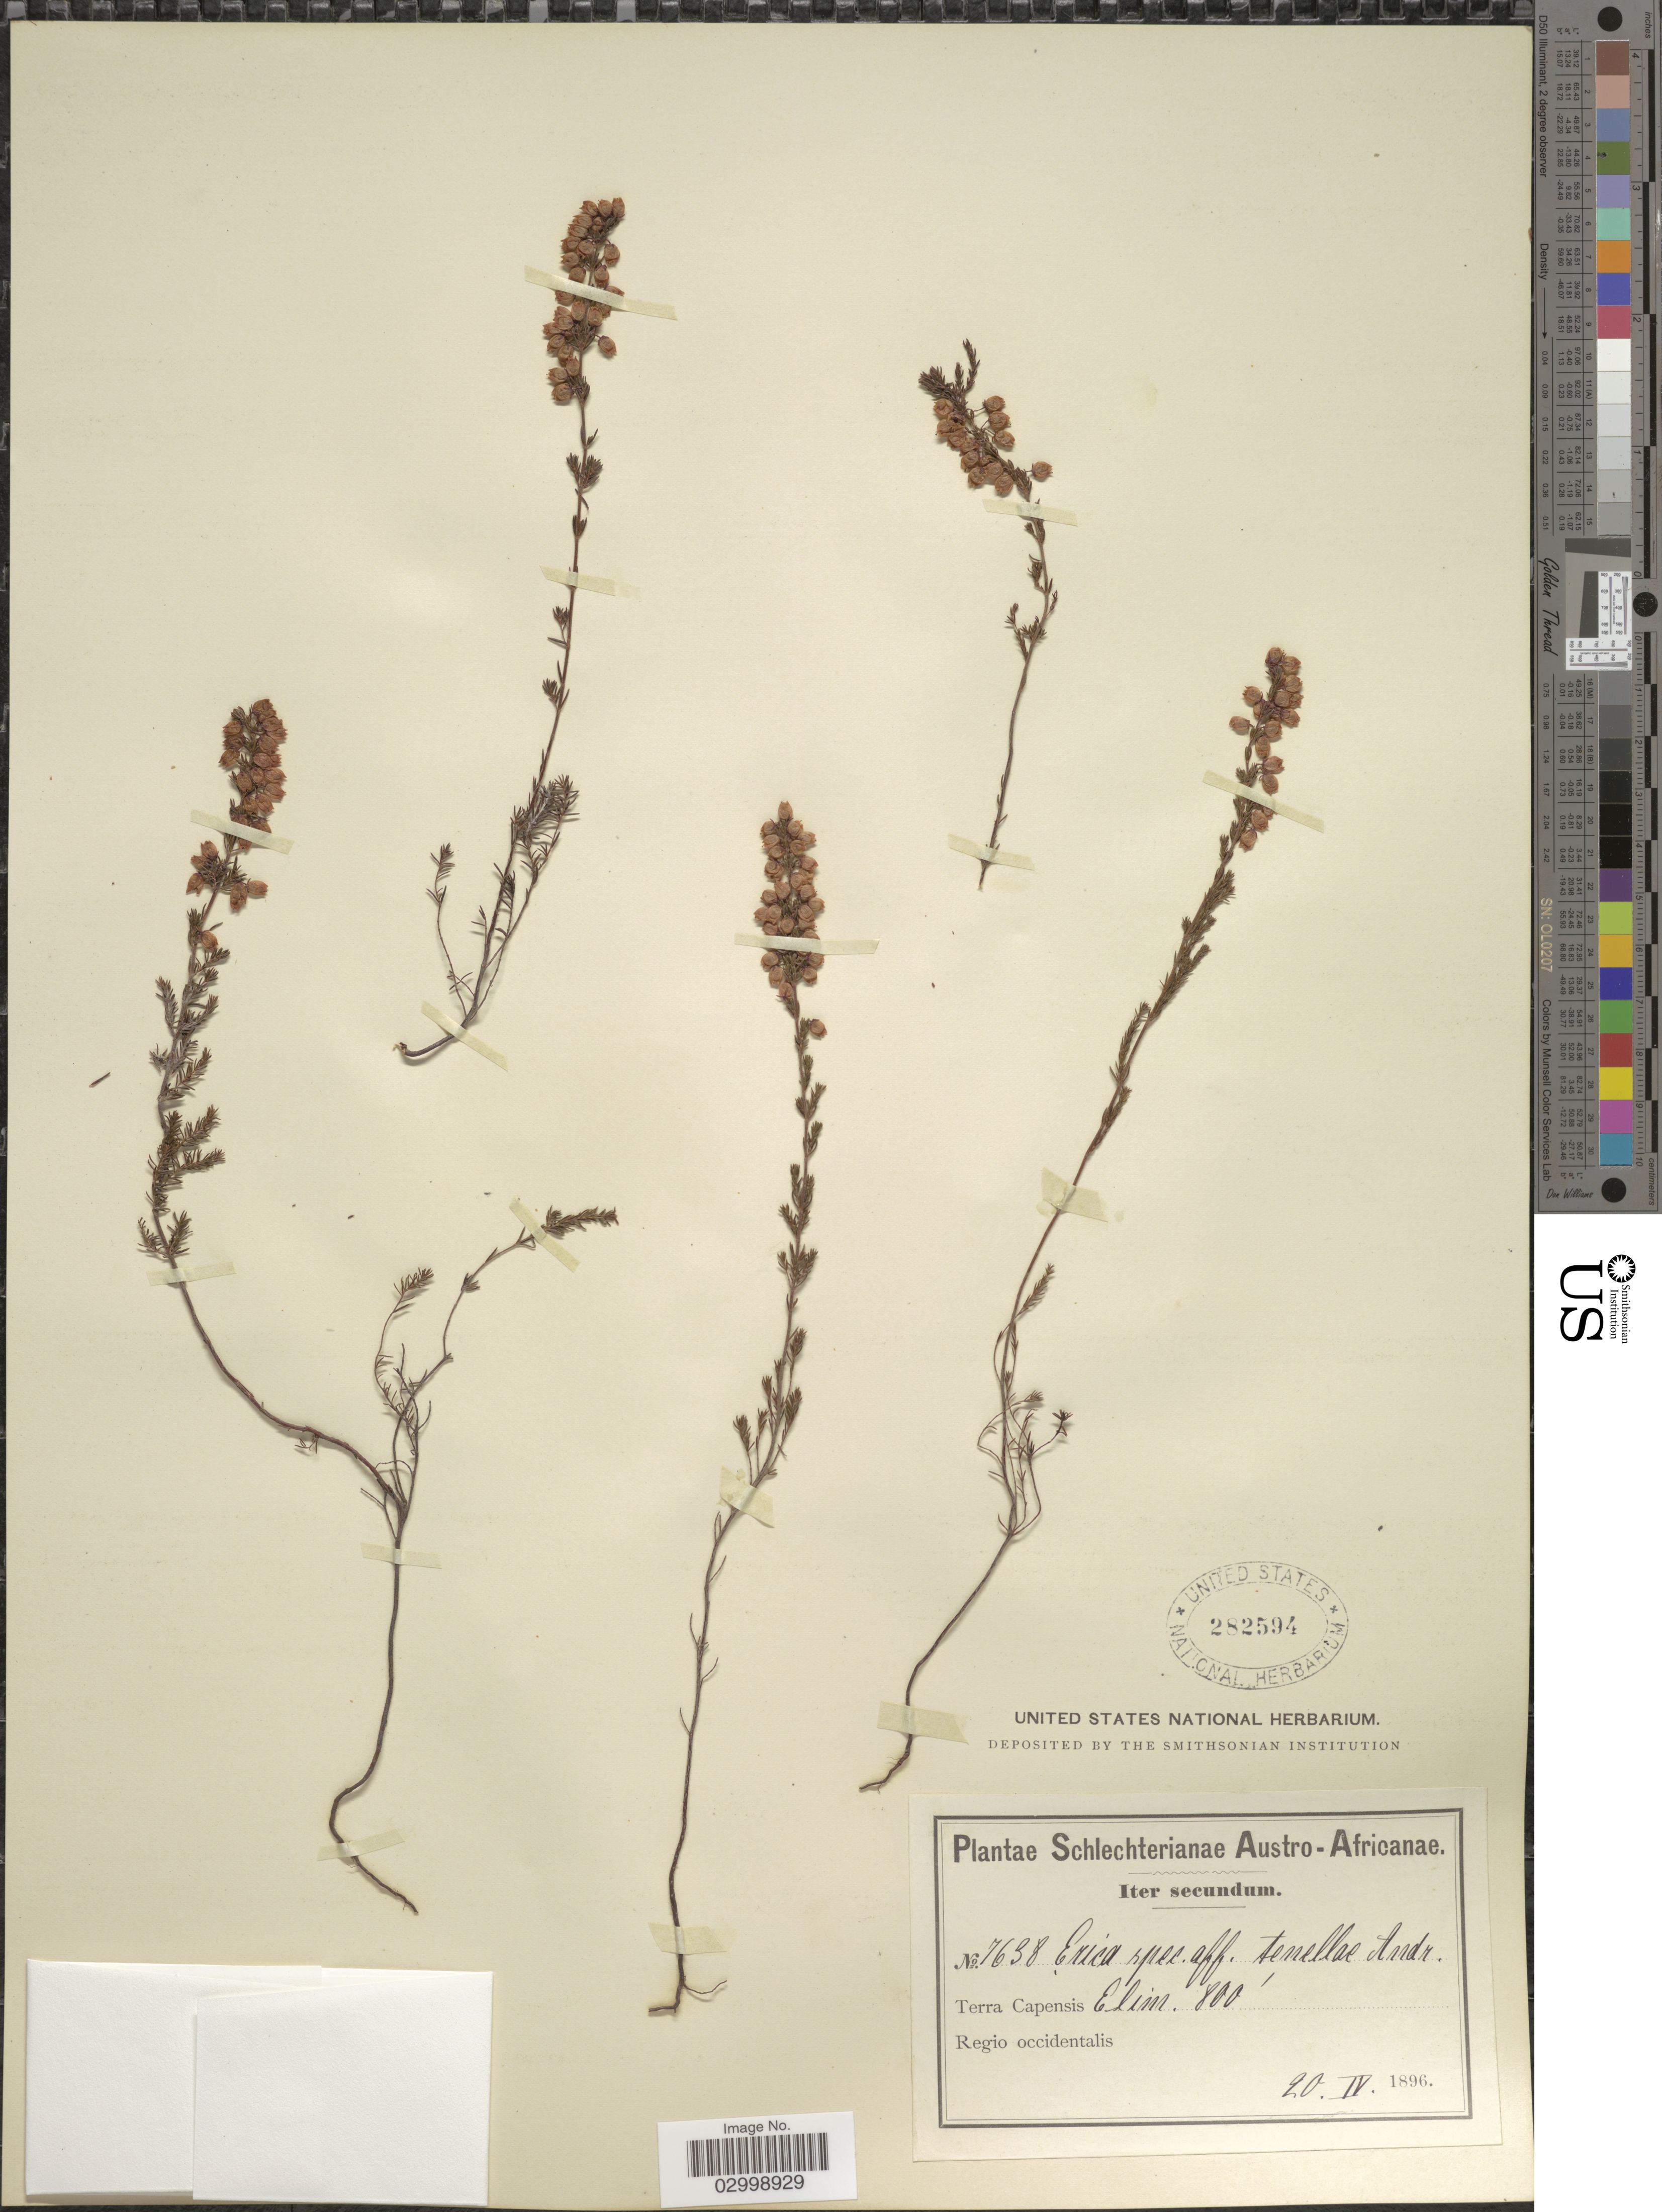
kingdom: Plantae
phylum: Tracheophyta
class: Magnoliopsida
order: Ericales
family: Ericaceae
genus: Erica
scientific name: Erica sp.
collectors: Schlechter, --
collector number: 7638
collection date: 1896-04-20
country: South Africa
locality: Austro-Africanae, Terra Capensis, Elim, Regio occidentalis.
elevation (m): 244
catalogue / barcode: US 282594